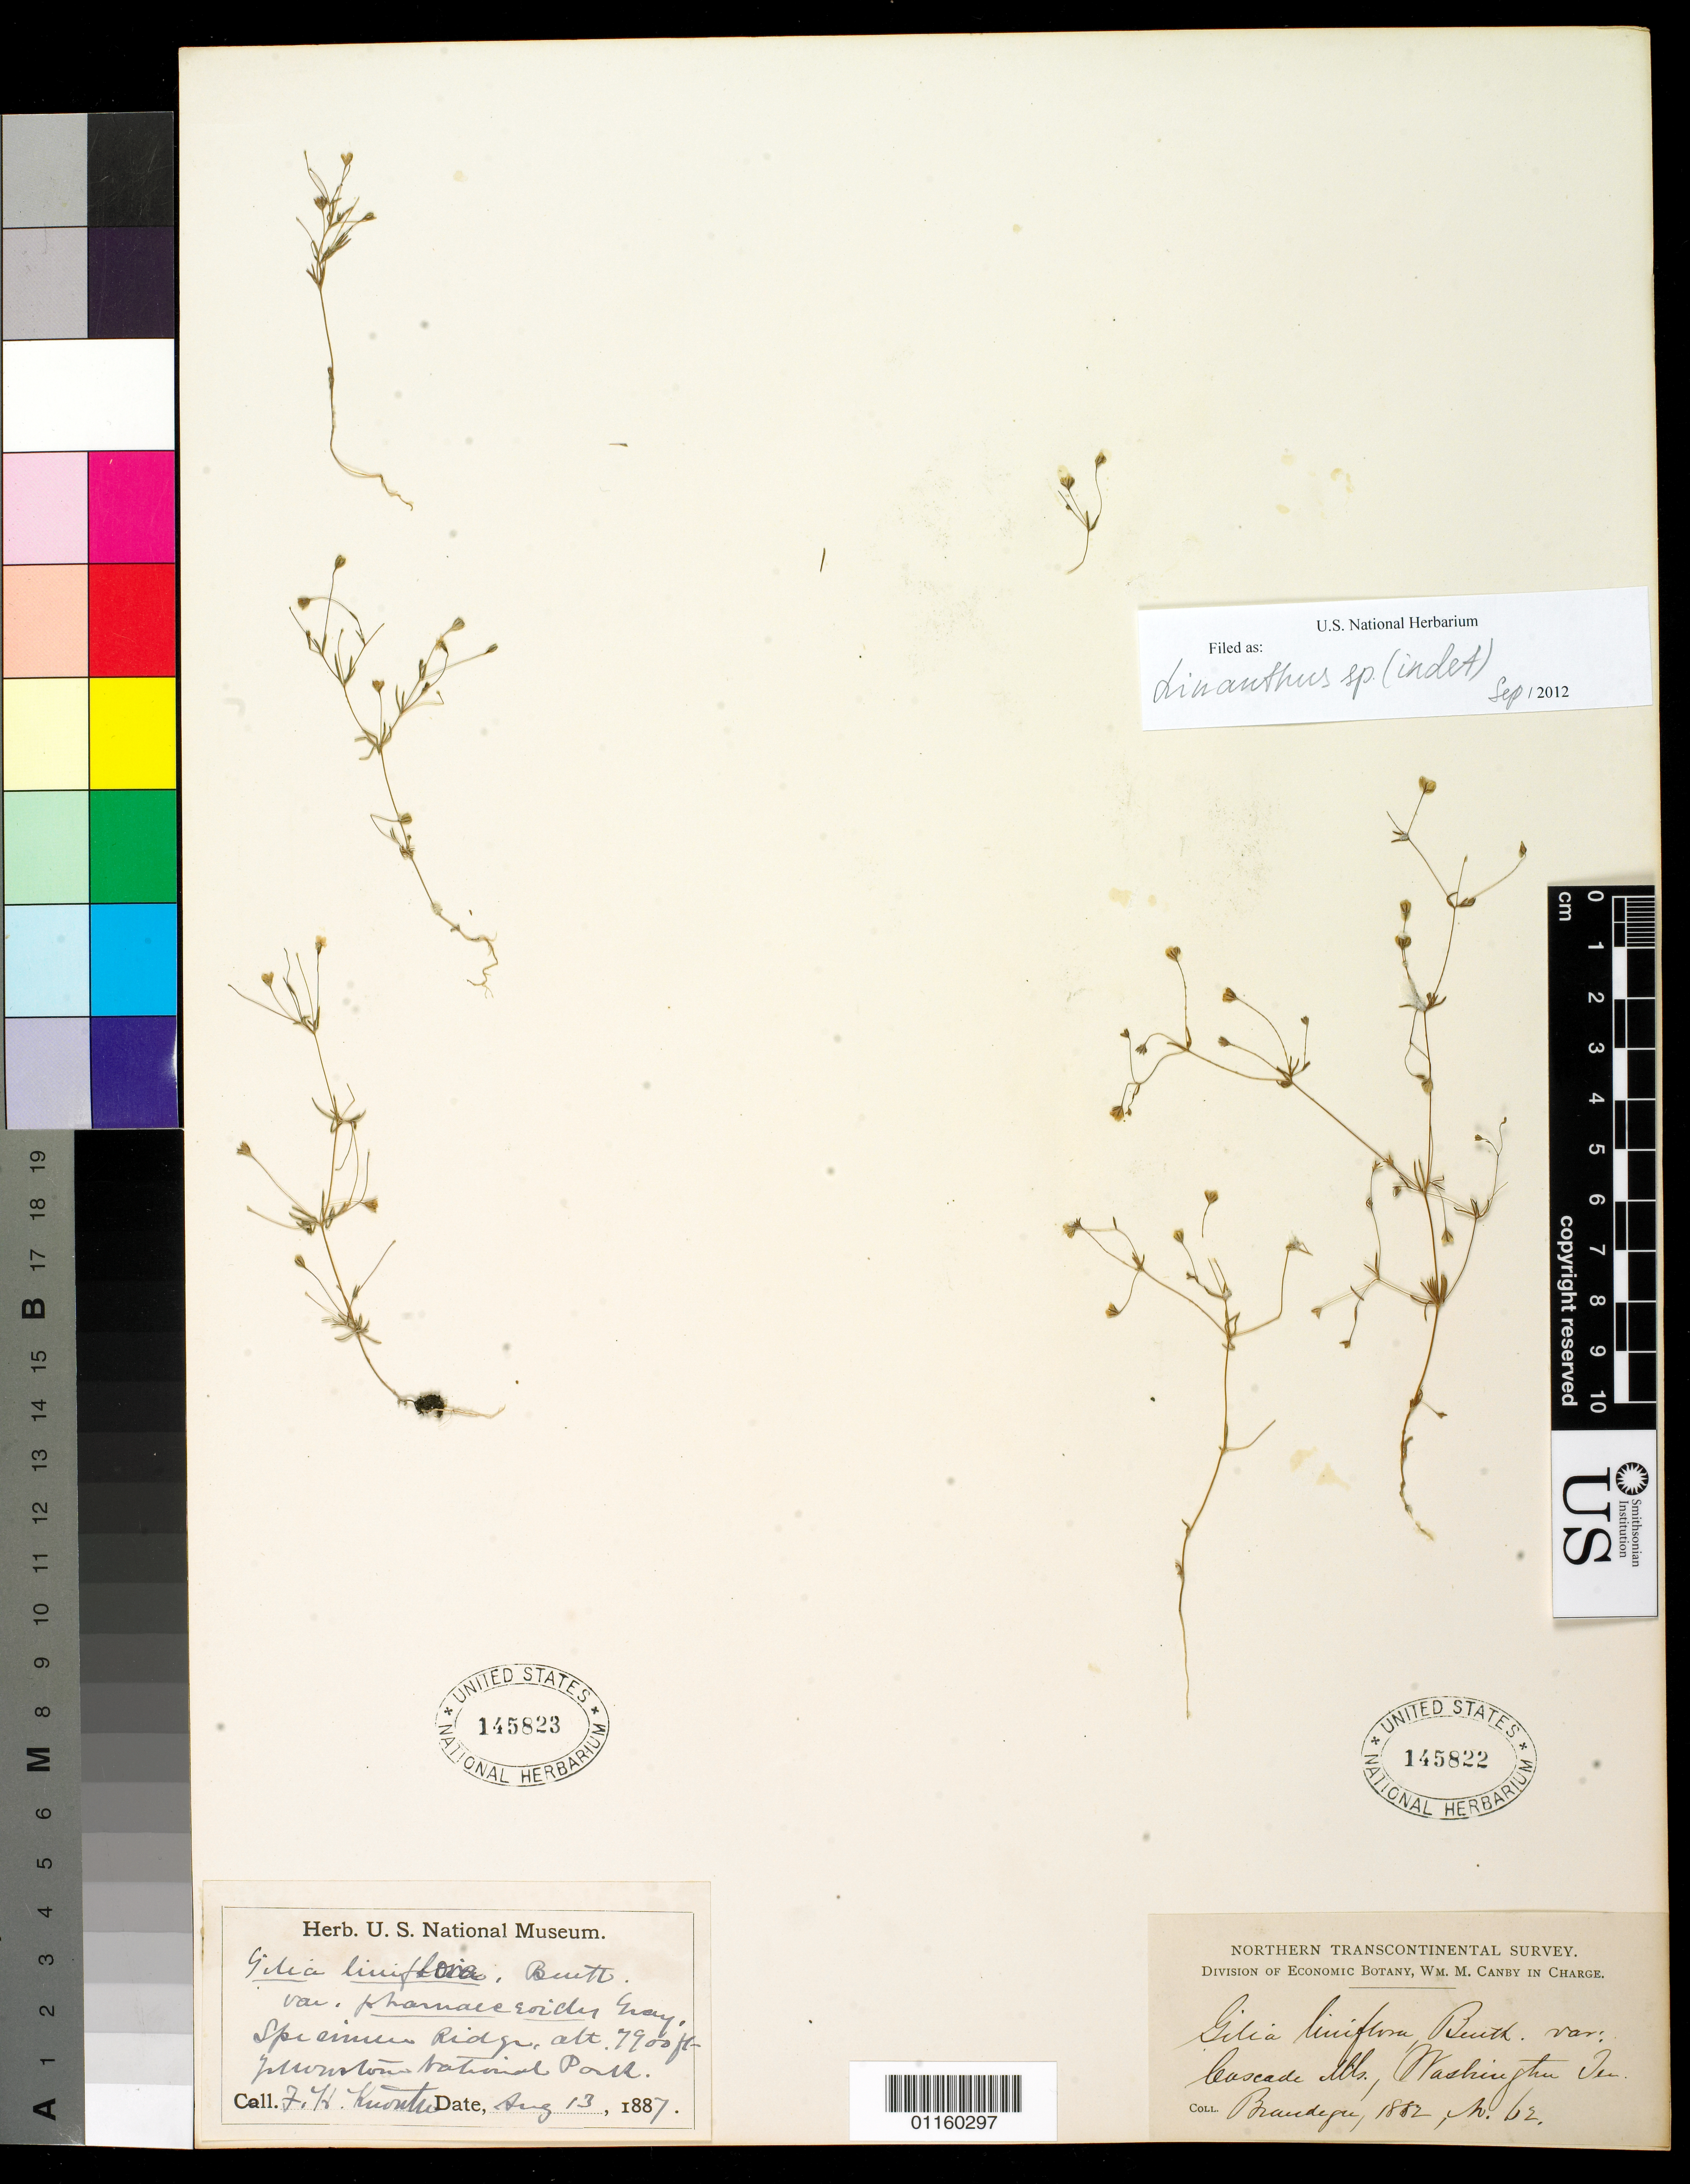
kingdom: Plantae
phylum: Tracheophyta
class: Magnoliopsida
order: Ericales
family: Polemoniaceae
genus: Leptosiphon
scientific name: Leptosiphon sp.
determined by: Strong, Mark T., (BOT), Smithsonian Institution - National Museum of Natural History (UNITED STATES)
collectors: -- Brandegee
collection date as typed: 1882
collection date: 1882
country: United States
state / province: Washington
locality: Cascade Mts.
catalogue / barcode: US 145822